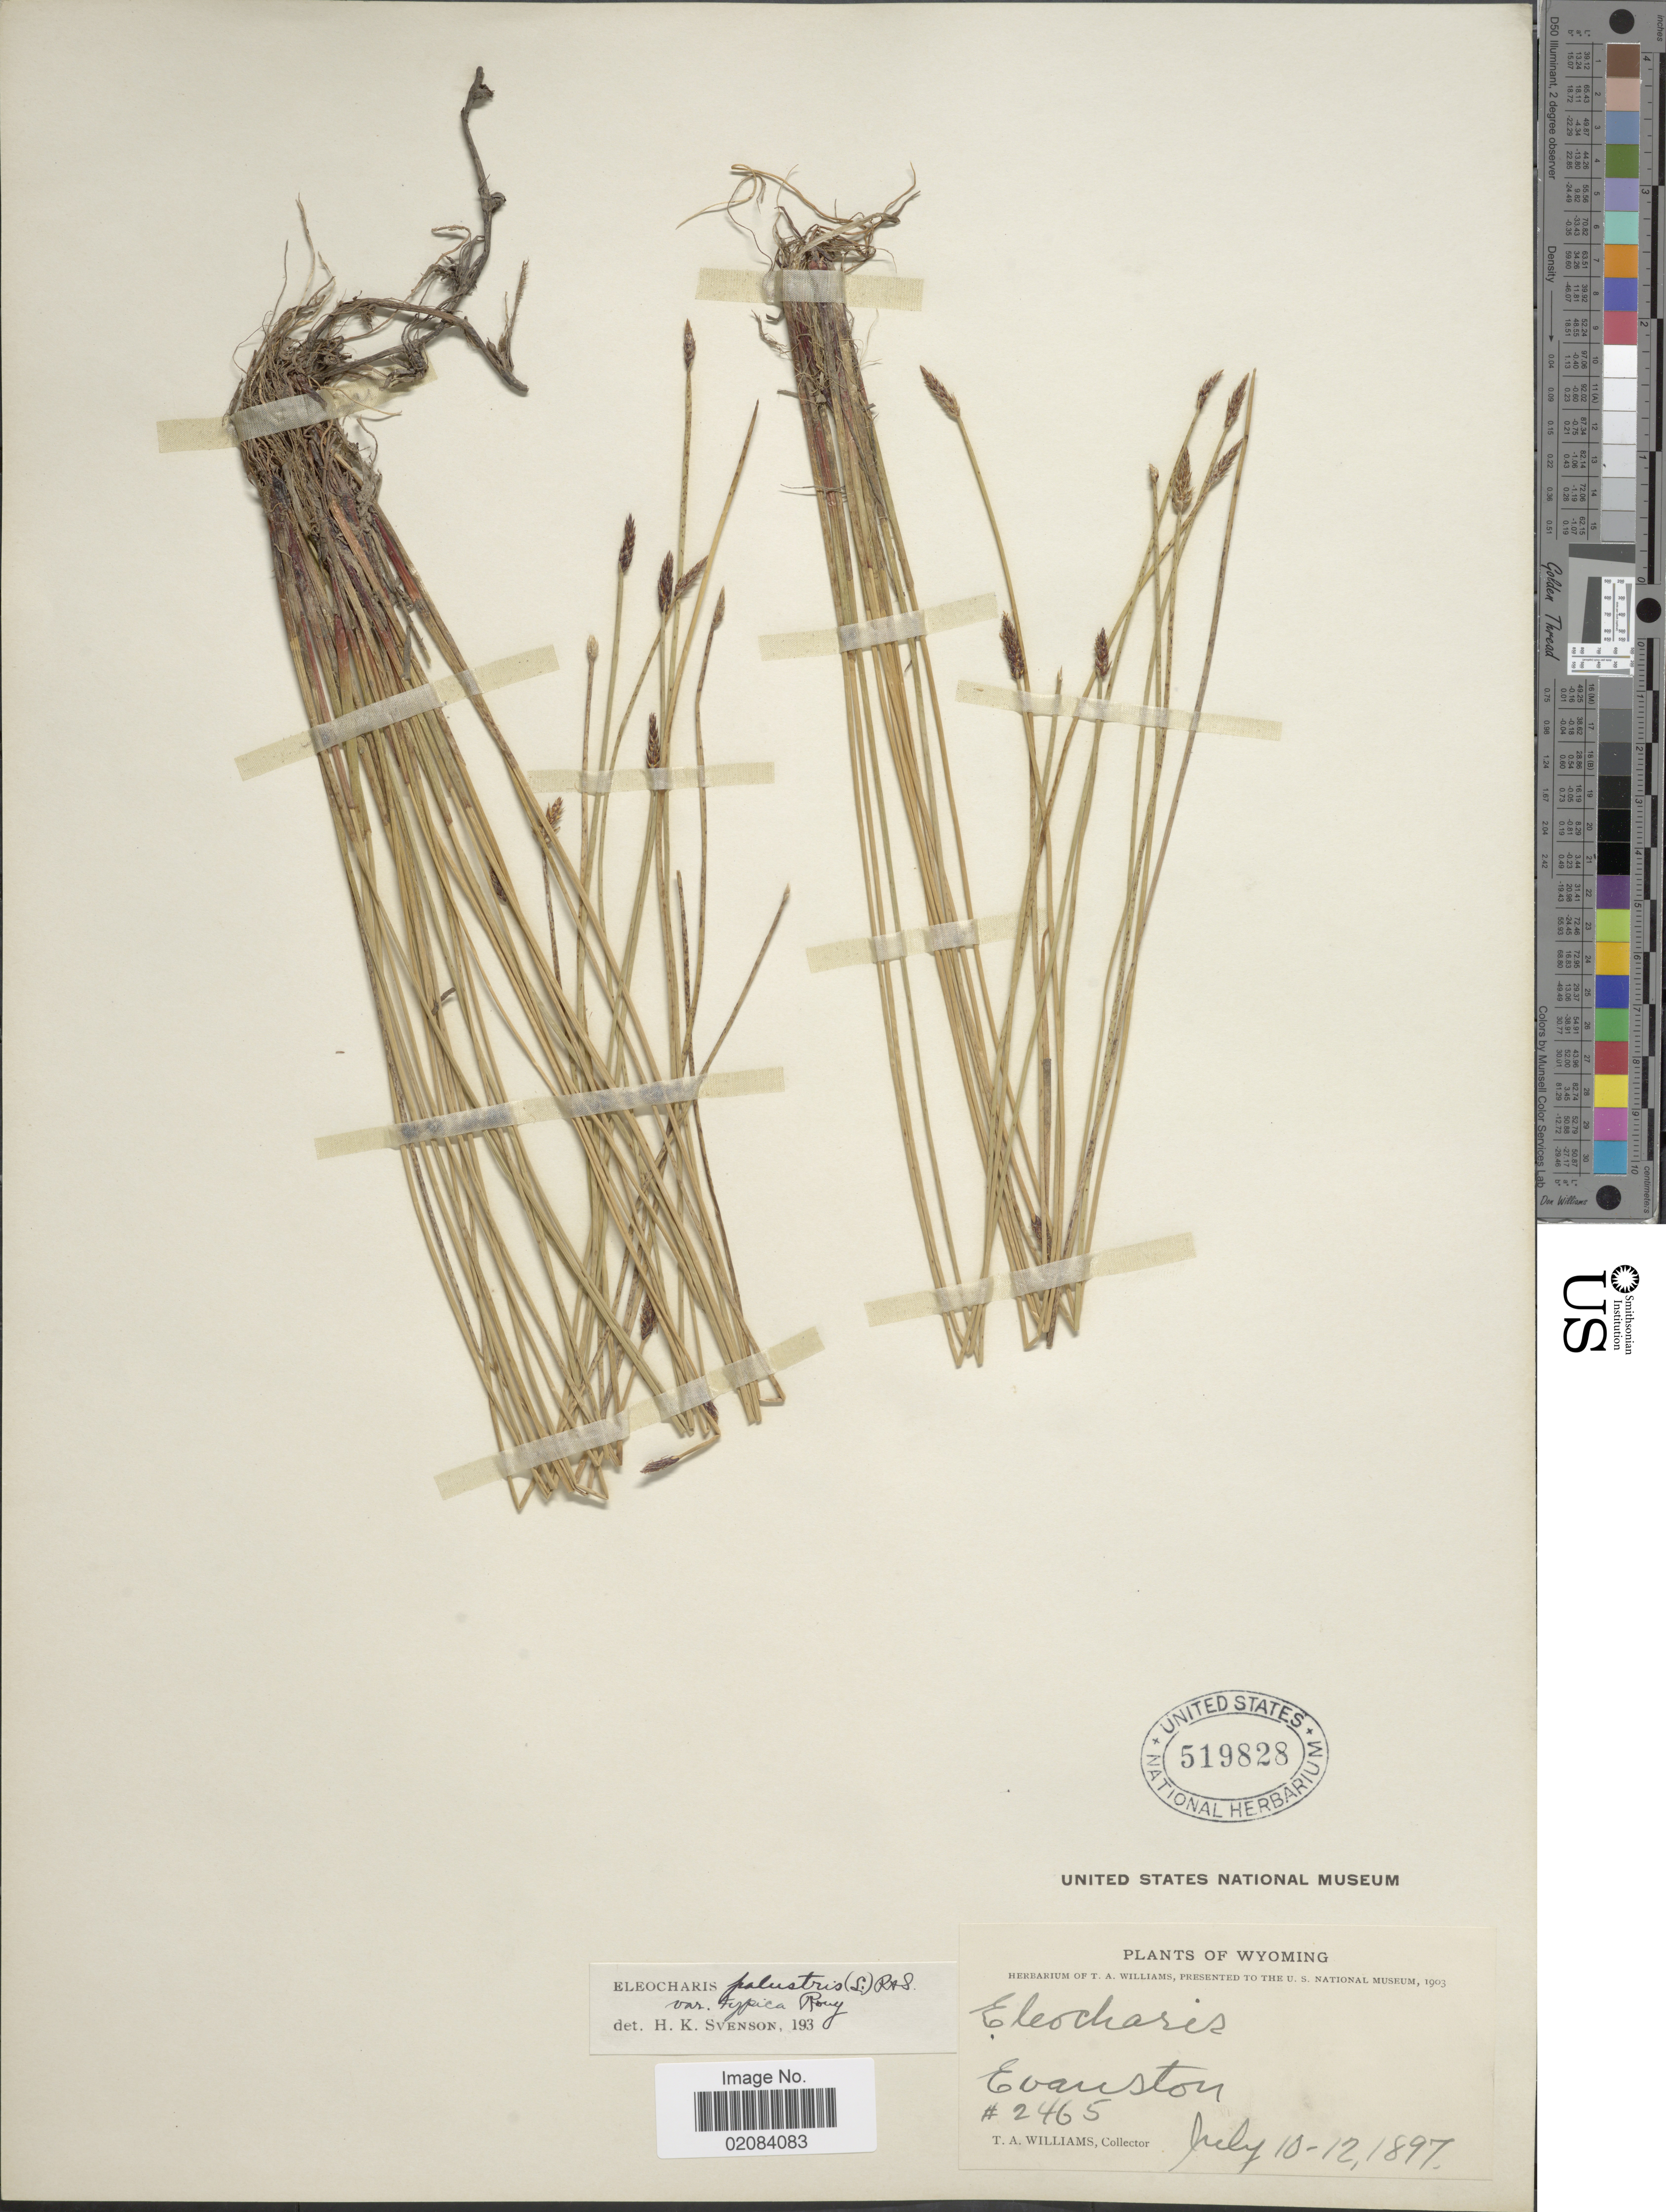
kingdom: Plantae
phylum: Tracheophyta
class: Liliopsida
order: Poales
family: Cyperaceae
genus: Eleocharis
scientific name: Eleocharis palustris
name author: (L.) Roem. & Schult.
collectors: T. A. Williams (herbarium)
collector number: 2465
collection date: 1897-07-10/1897-07-12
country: United States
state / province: Wyoming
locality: Evanston.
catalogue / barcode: US 519828